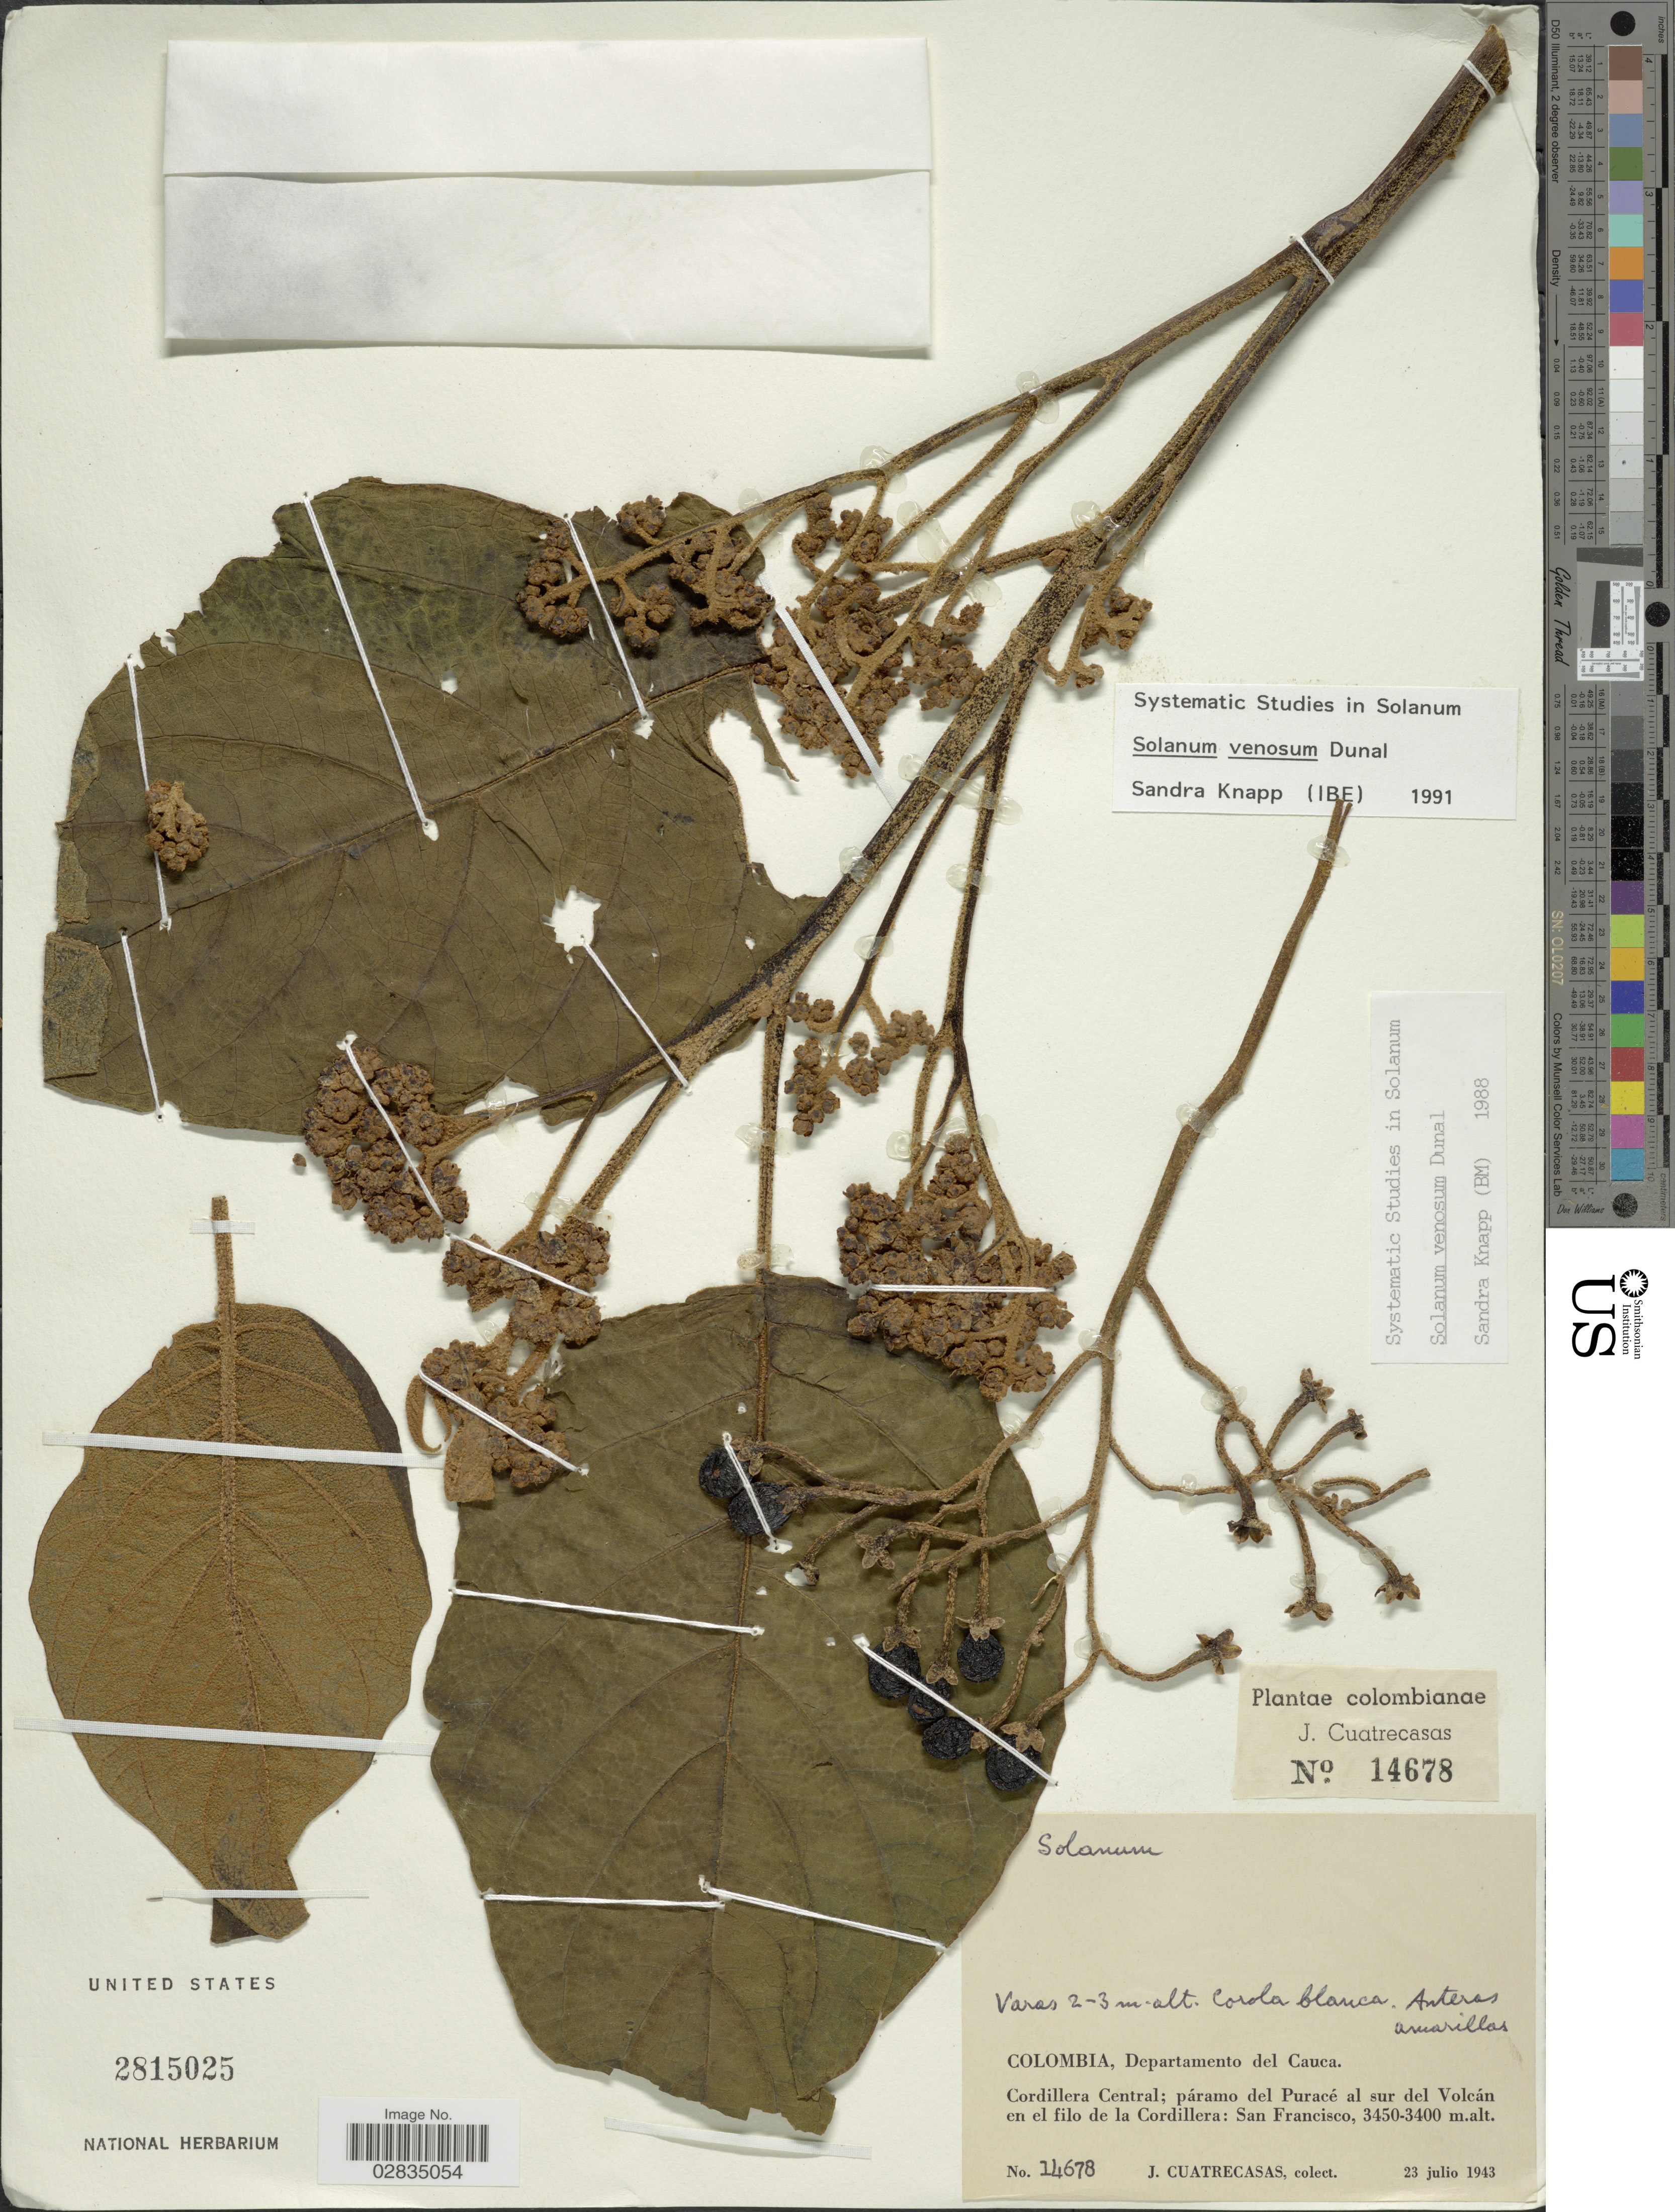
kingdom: Plantae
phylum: Tracheophyta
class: Magnoliopsida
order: Solanales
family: Solanaceae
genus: Solanum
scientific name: Solanum venosum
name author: Dunal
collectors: J. Cuatrecasas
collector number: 14678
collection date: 1943-07-23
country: Colombia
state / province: Cauca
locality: Departamento del Cauca, Cordillera Central; páramo del Puracé al sur del Volcán en el filo de la Cordillera: San Francisco.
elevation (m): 3400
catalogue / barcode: US 2815025